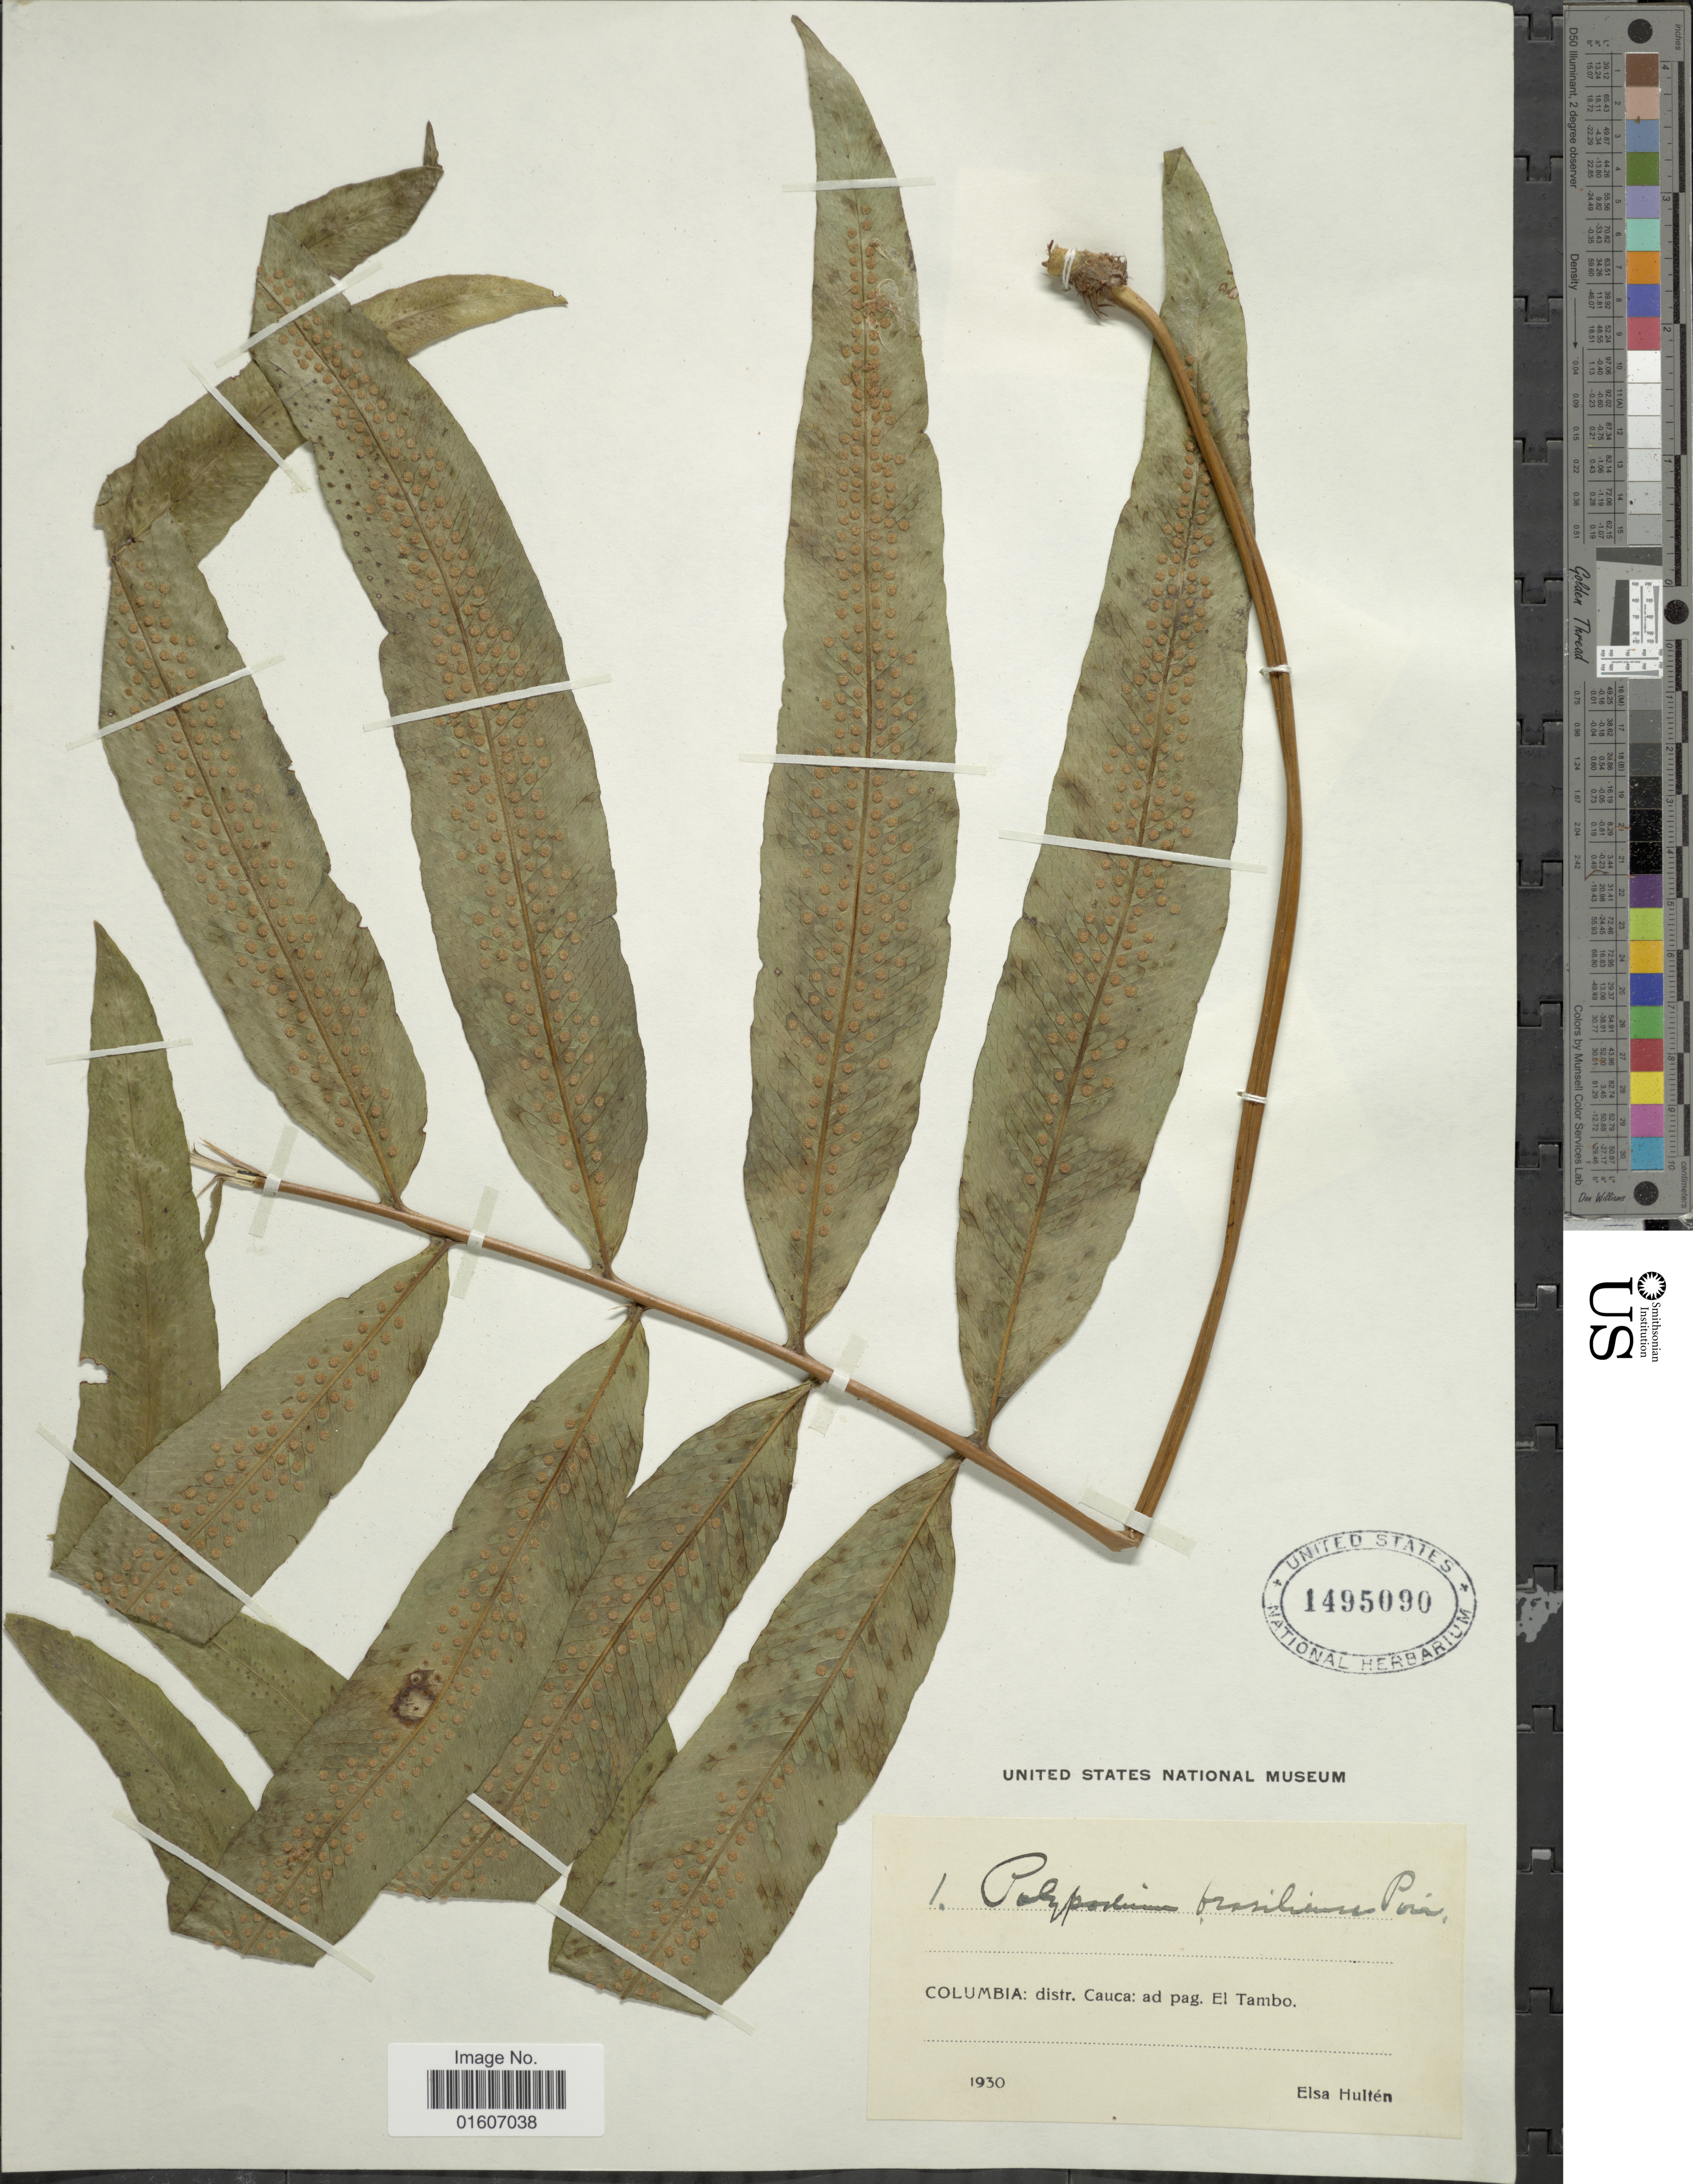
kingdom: Plantae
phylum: Tracheophyta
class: Polypodiopsida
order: Polypodiales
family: Polypodiaceae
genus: Serpocaulon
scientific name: Serpocaulon triseriale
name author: (Sw.) A.R. Sm.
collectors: E. Hultén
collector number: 1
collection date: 1930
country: Colombia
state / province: Cauca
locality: Distr. Cauca: ad pag. El Tambo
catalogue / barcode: US 1495090